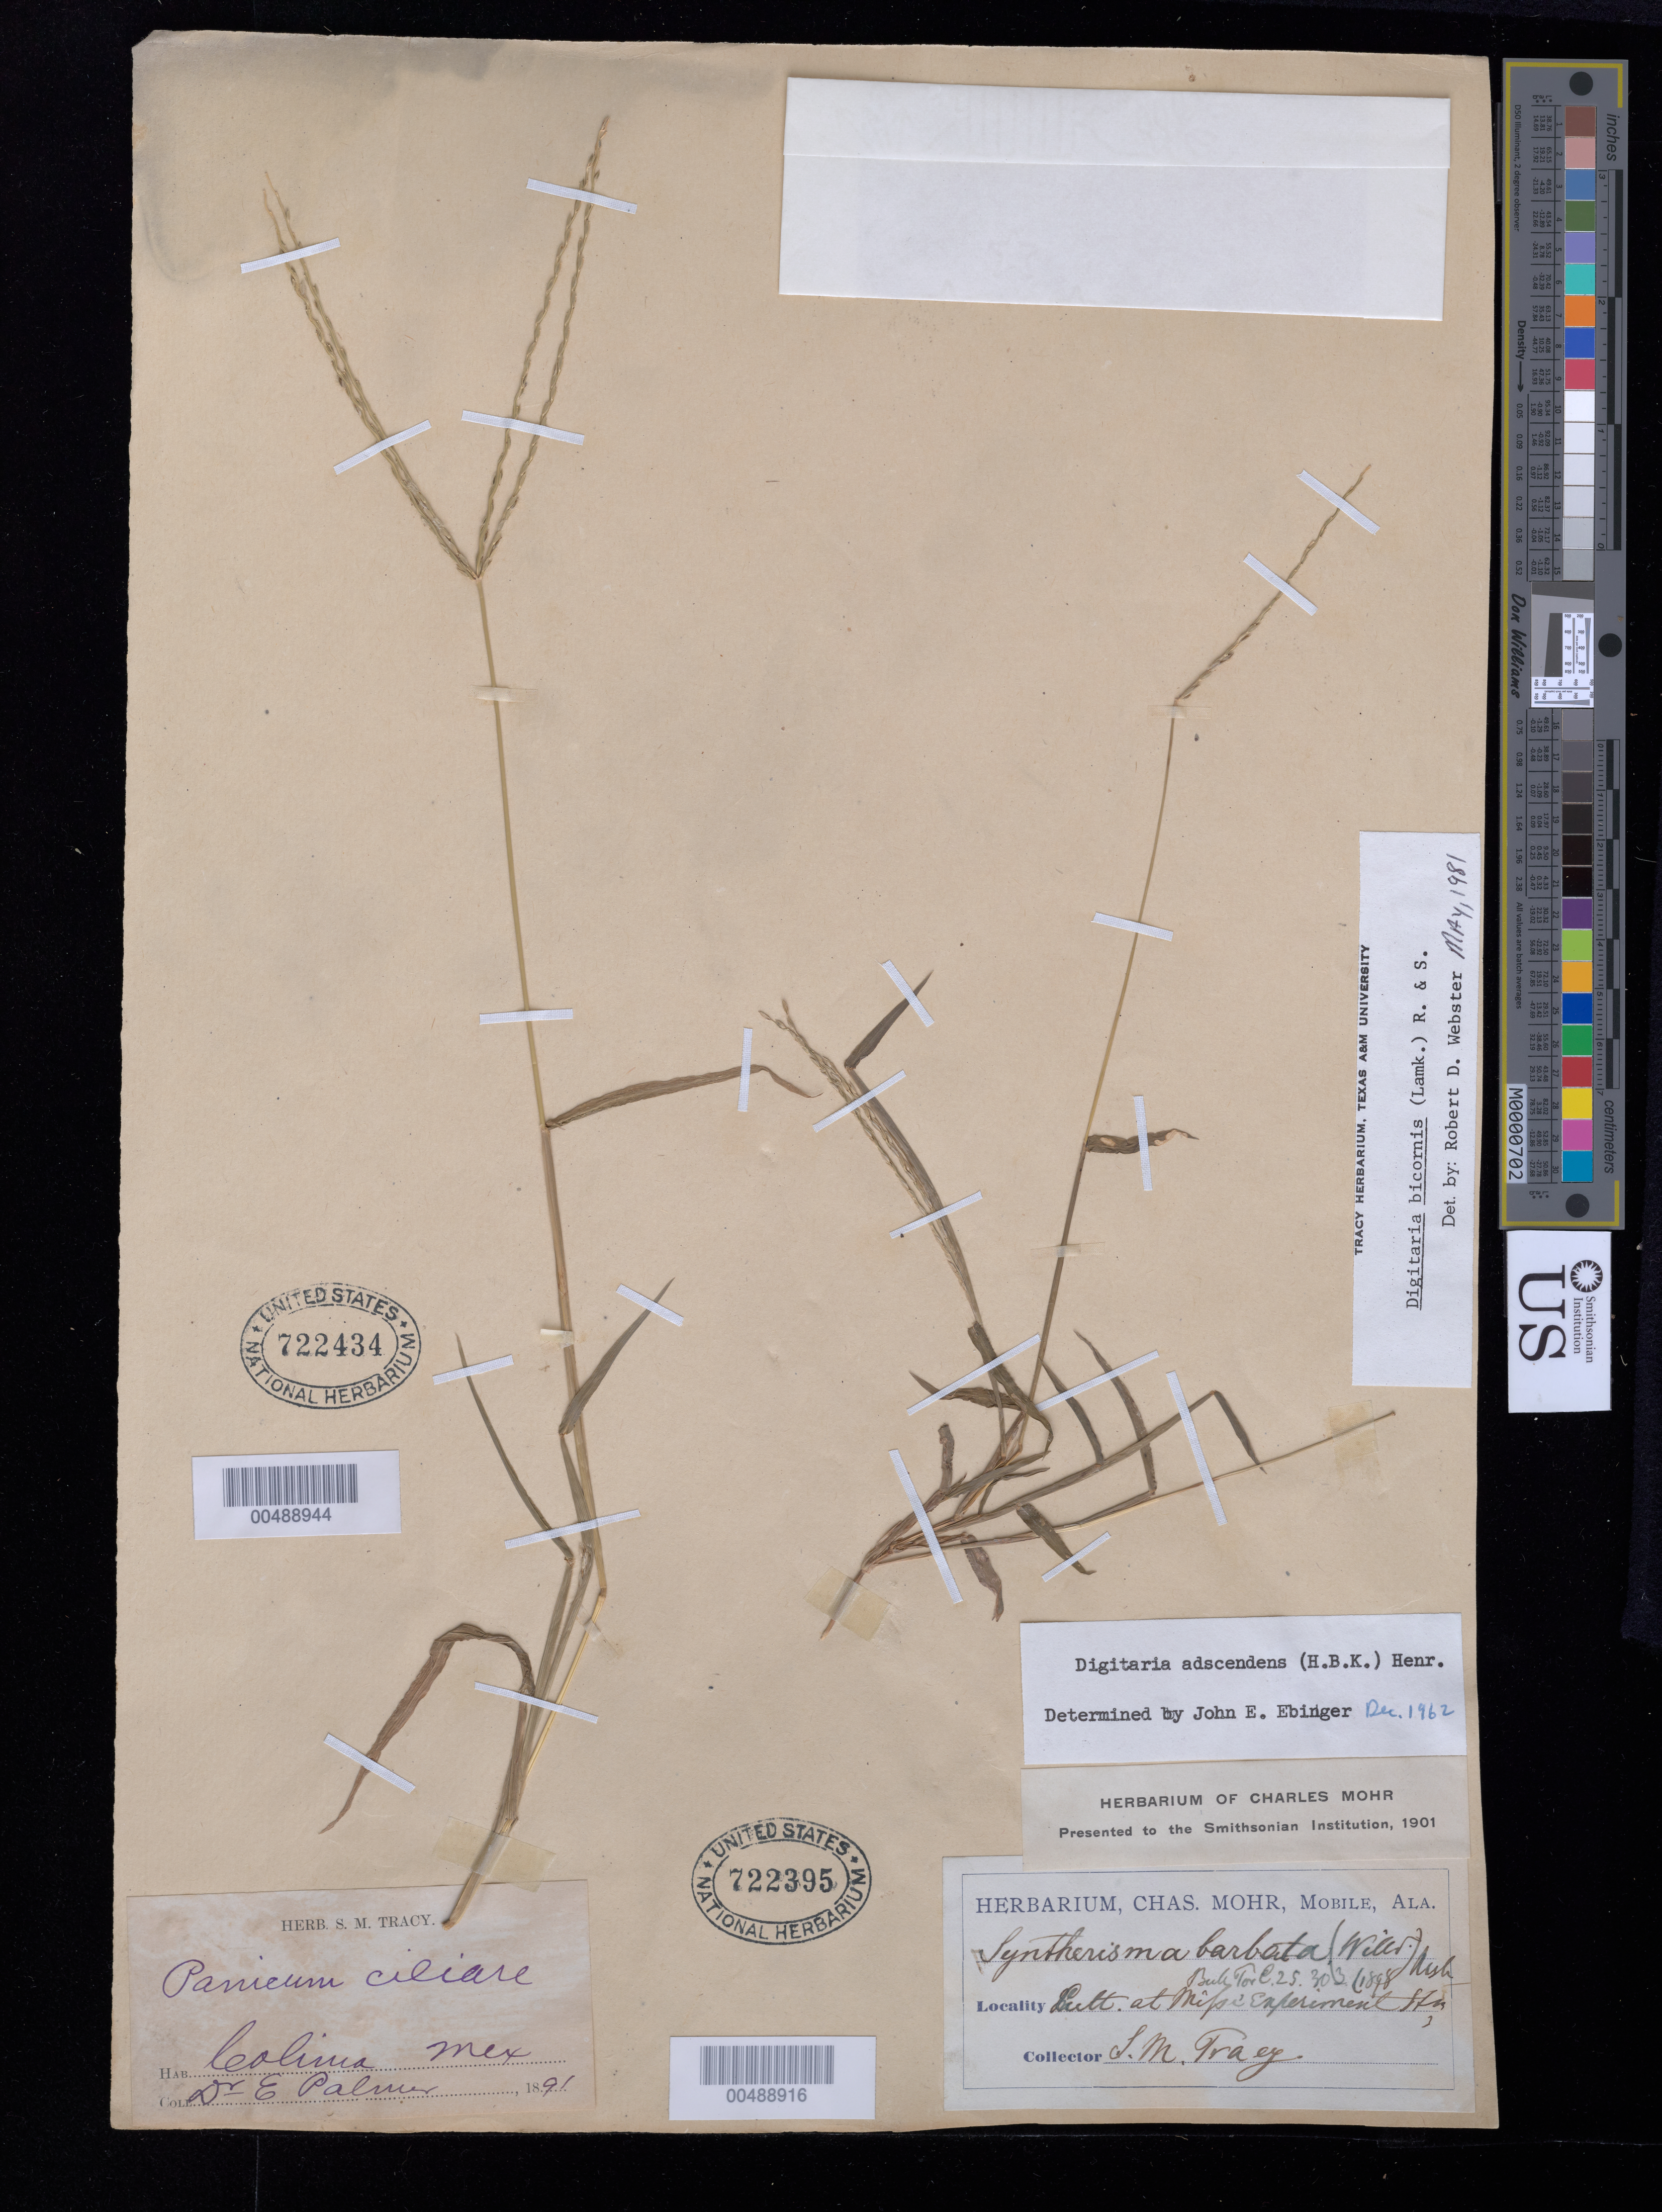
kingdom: Plantae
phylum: Tracheophyta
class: Liliopsida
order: Poales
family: Poaceae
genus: Digitaria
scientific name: Digitaria bicornis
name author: (Lam.) Roem. & Schult.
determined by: Webster, Robert D.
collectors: E. Palmer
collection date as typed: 1891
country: Mexico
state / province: Colima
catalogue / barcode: US 722434